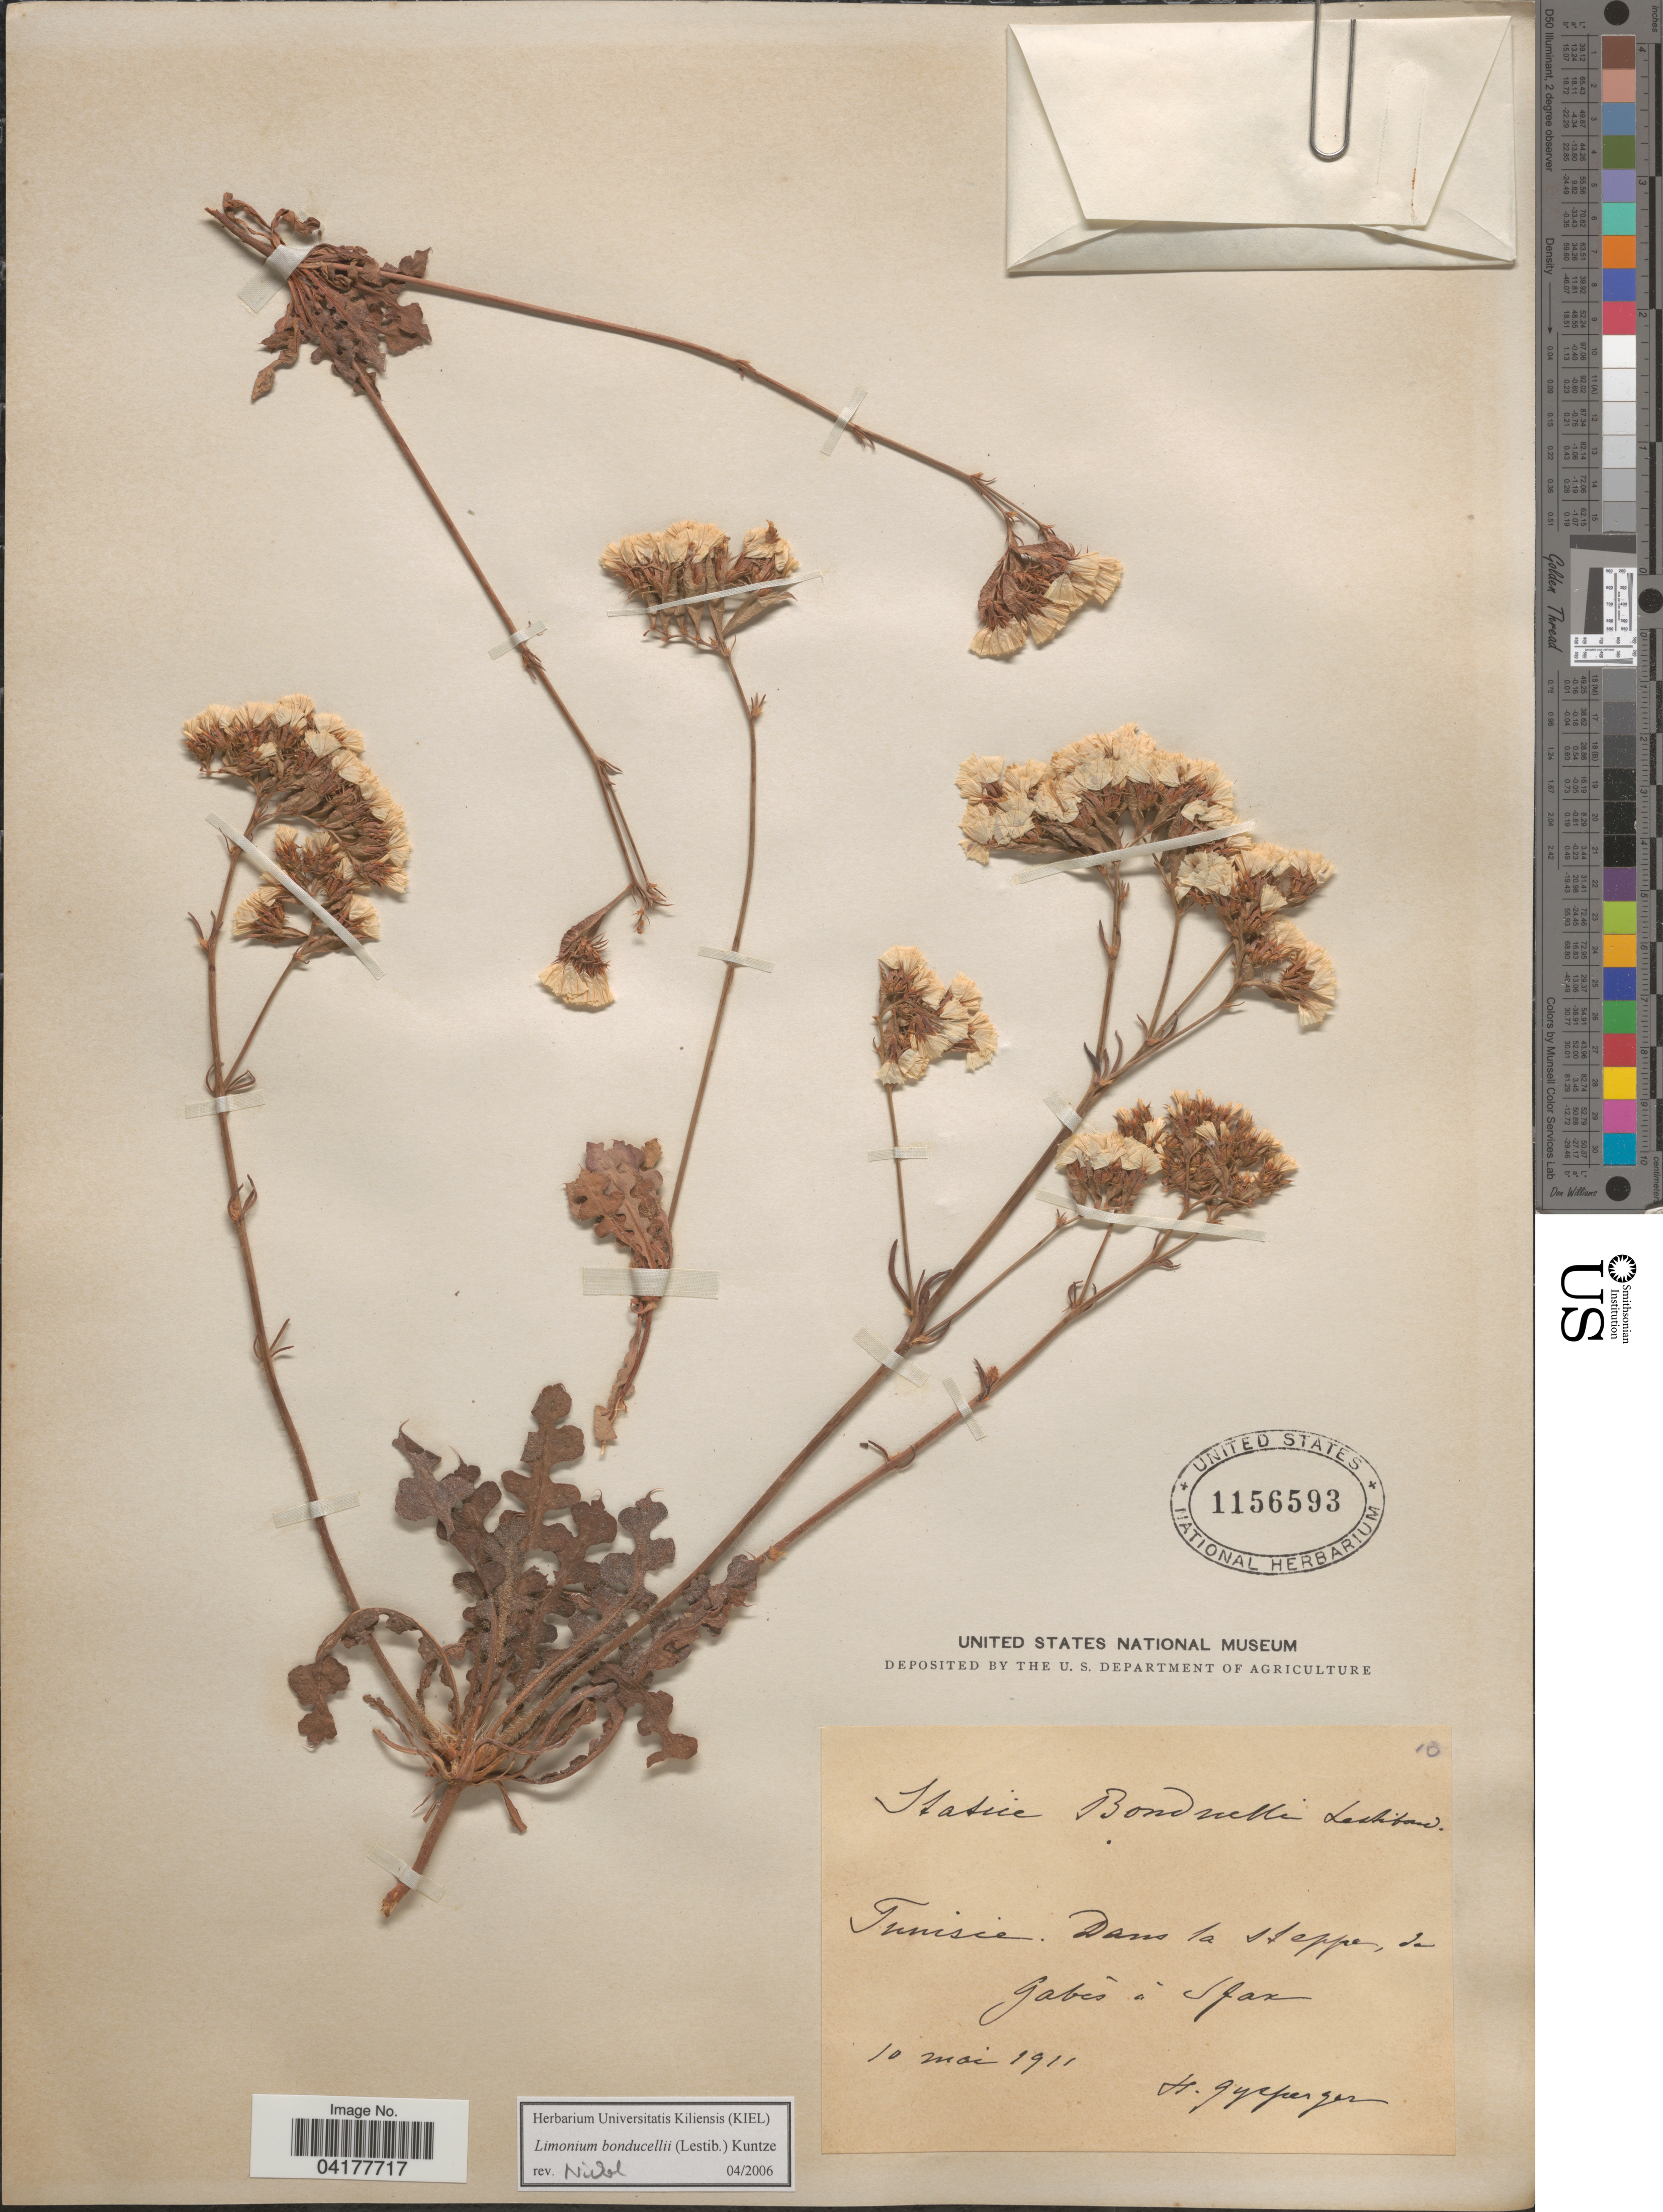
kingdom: Plantae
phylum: Tracheophyta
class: Magnoliopsida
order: Caryophyllales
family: Plumbaginaceae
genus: Limonium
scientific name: Limonium bonducellii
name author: (T.Lestib.) Kuntze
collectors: H. Gysperger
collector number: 10?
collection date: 1911-05-10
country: Tunisia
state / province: Gabès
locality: Dans la steppe, de Gabès à Sfax.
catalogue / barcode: US 1156593